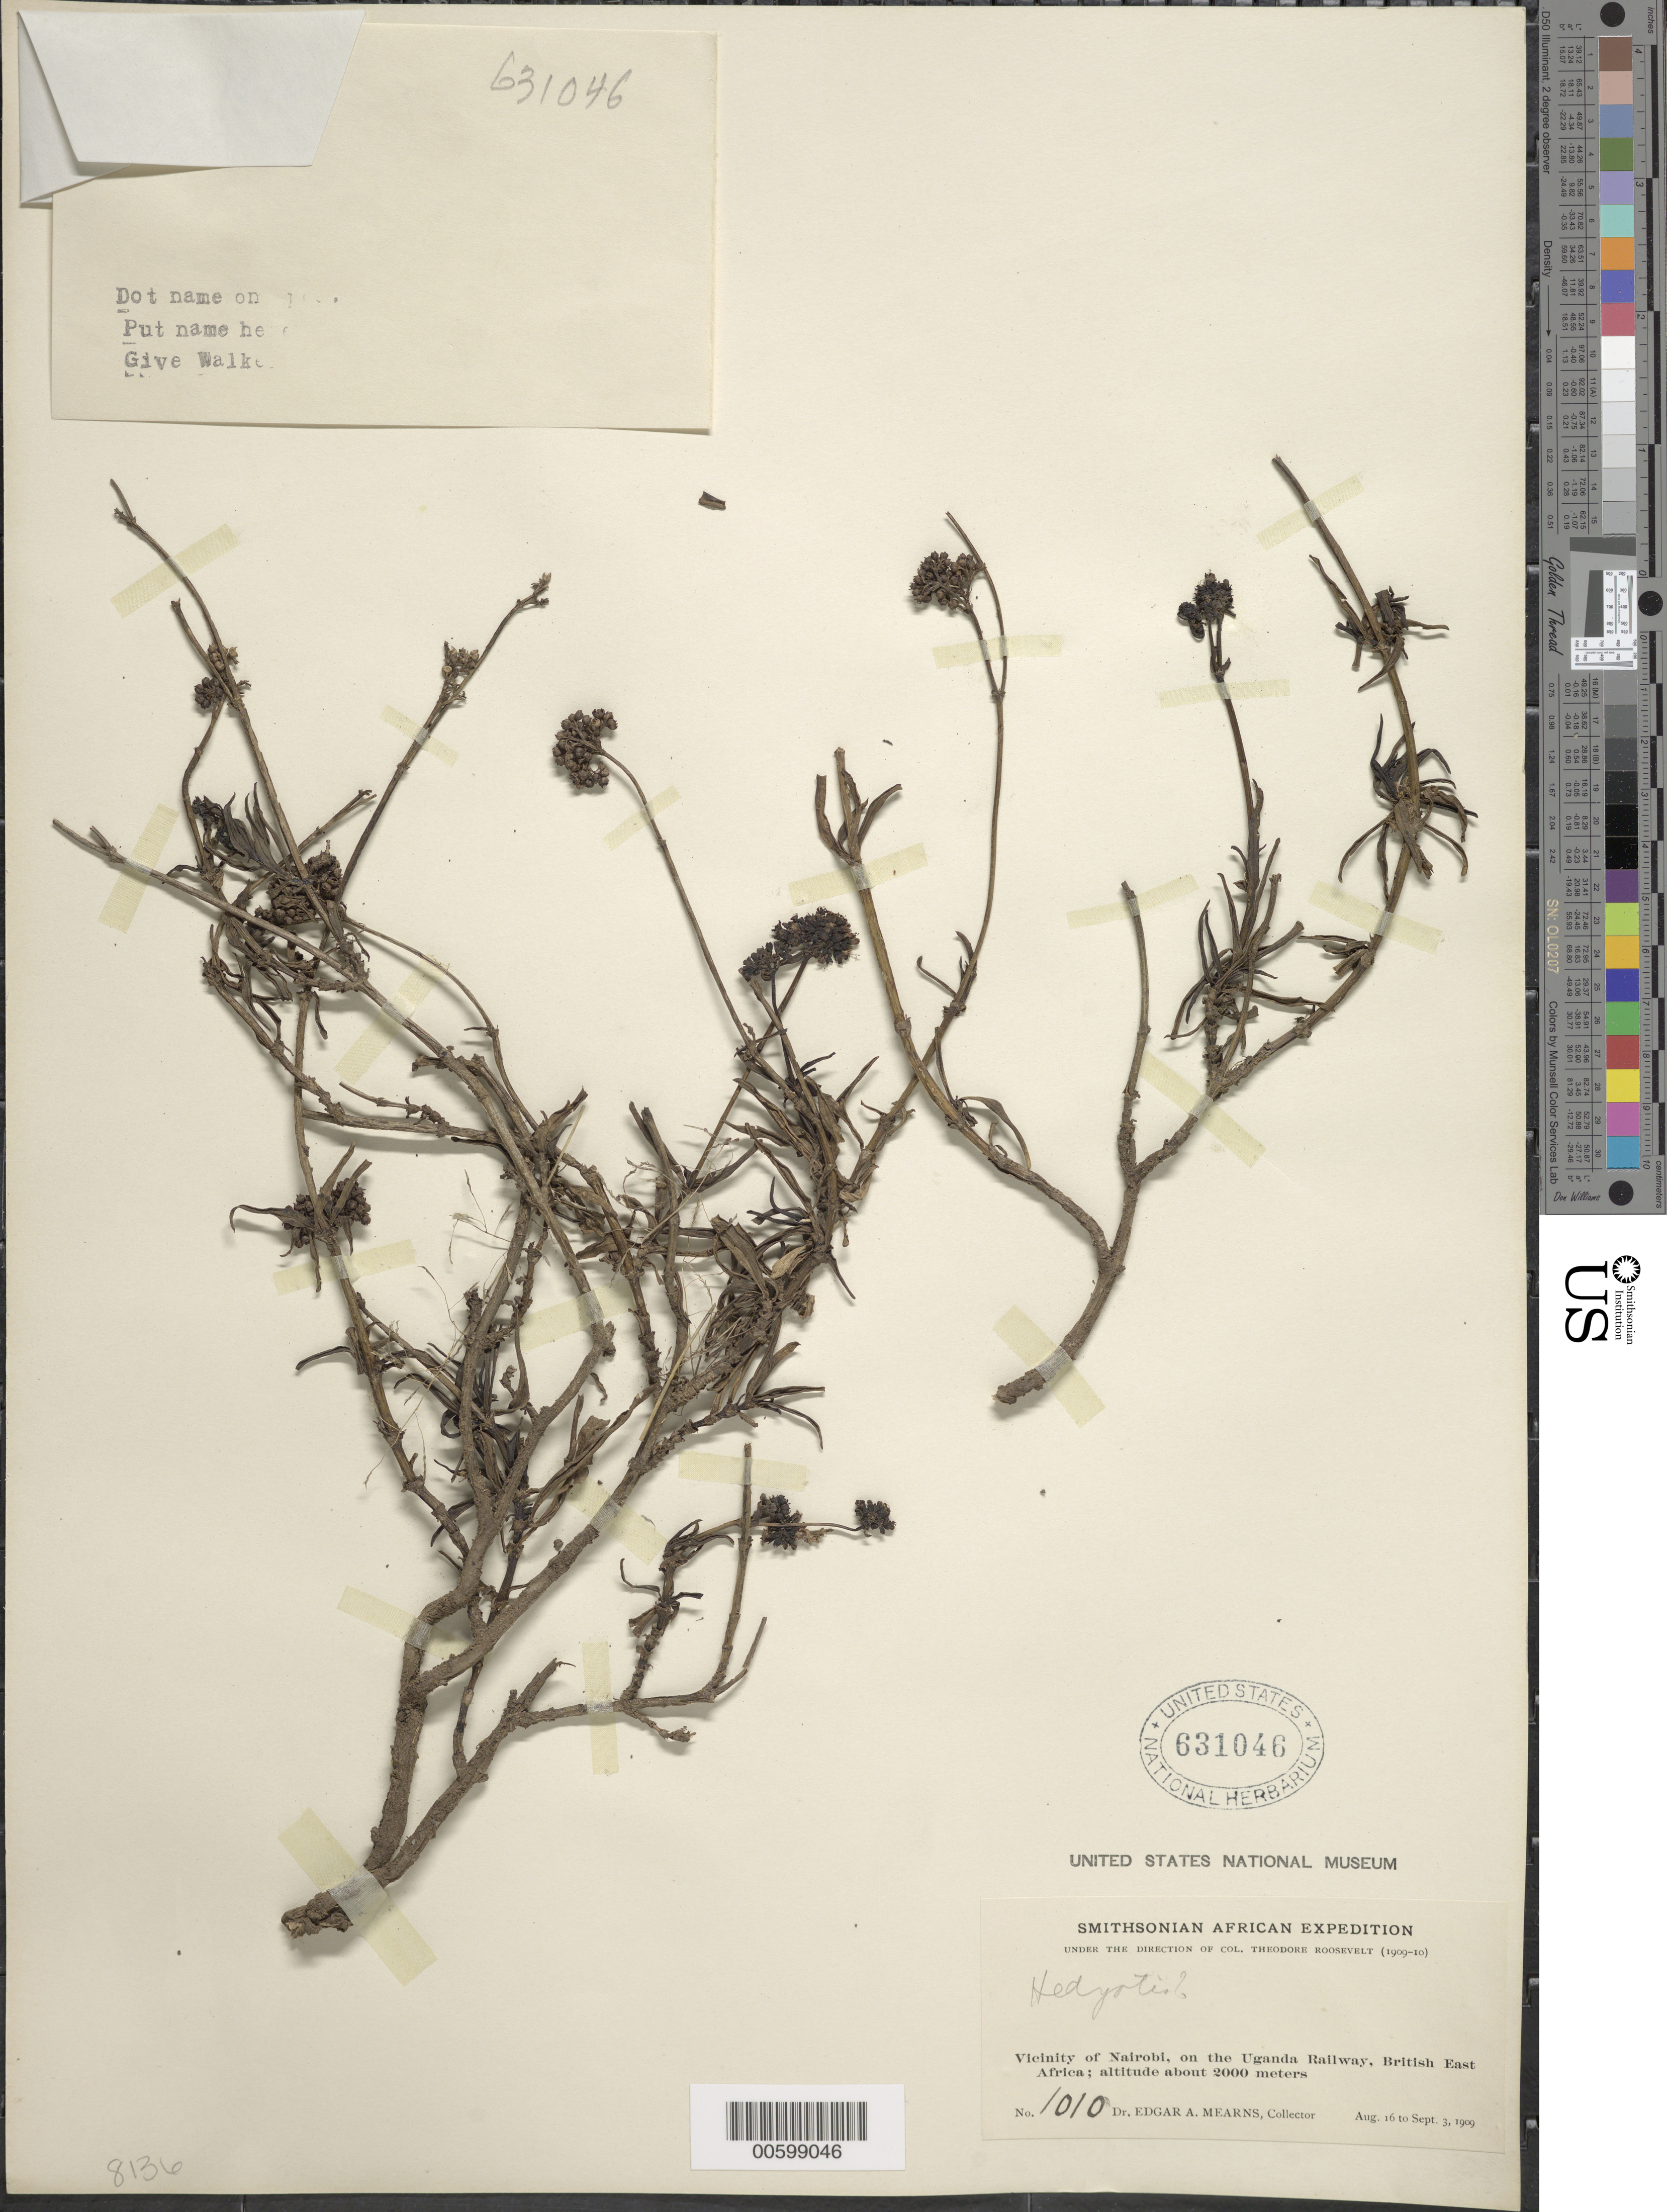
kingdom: Plantae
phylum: Tracheophyta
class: Magnoliopsida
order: Gentianales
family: Rubiaceae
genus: Hedyotis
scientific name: Hedyotis sp.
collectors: E. A. Mearns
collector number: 1010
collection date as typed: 16 Aug 1909 to 03 Sep 1909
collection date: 1909-08-16/1909-09-03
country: Kenya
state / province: Nairobi Area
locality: Vicinity of Nairobi, on the Uganda railway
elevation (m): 2000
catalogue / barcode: US 631046